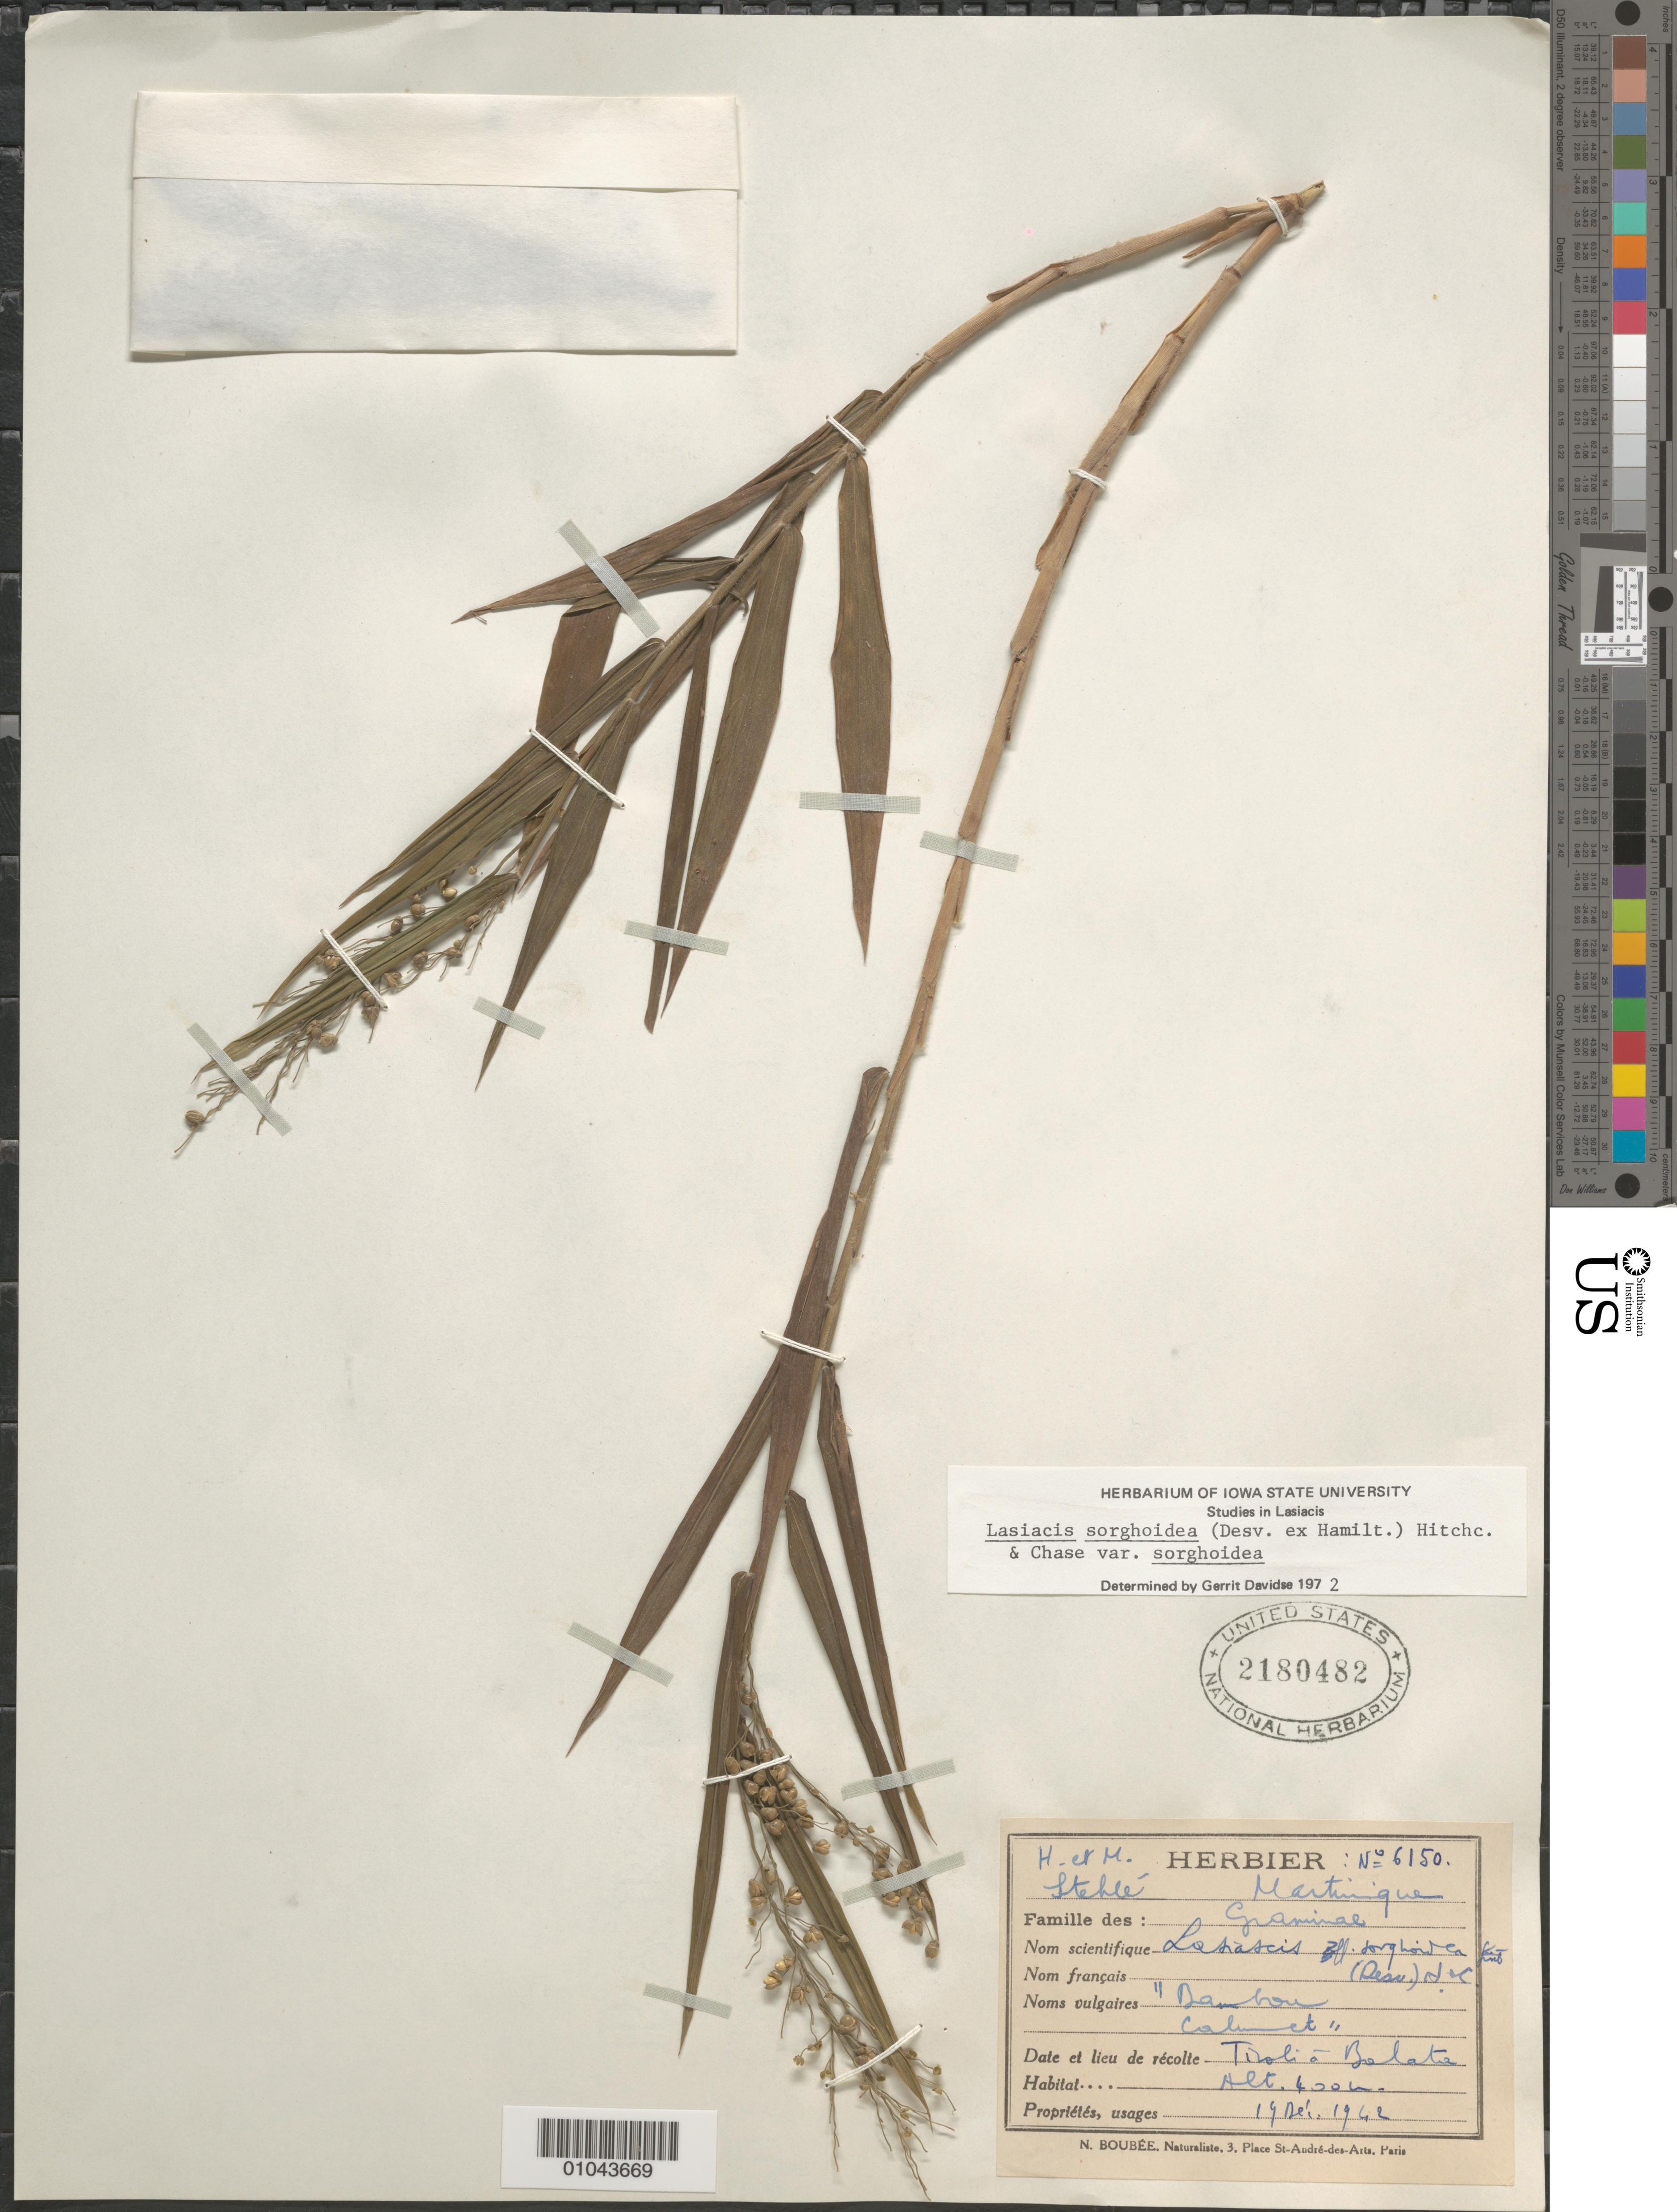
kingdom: Plantae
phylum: Tracheophyta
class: Liliopsida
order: Poales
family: Poaceae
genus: Lasiacis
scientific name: Lasiacis sorghoidea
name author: (Desv. ex Ham.) Hitchc. & Chase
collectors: H. Stehlé & M. Stehlé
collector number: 6150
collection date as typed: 19 Dec 1962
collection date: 1962-12-19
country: Martinique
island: Martinique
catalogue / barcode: US 2180482